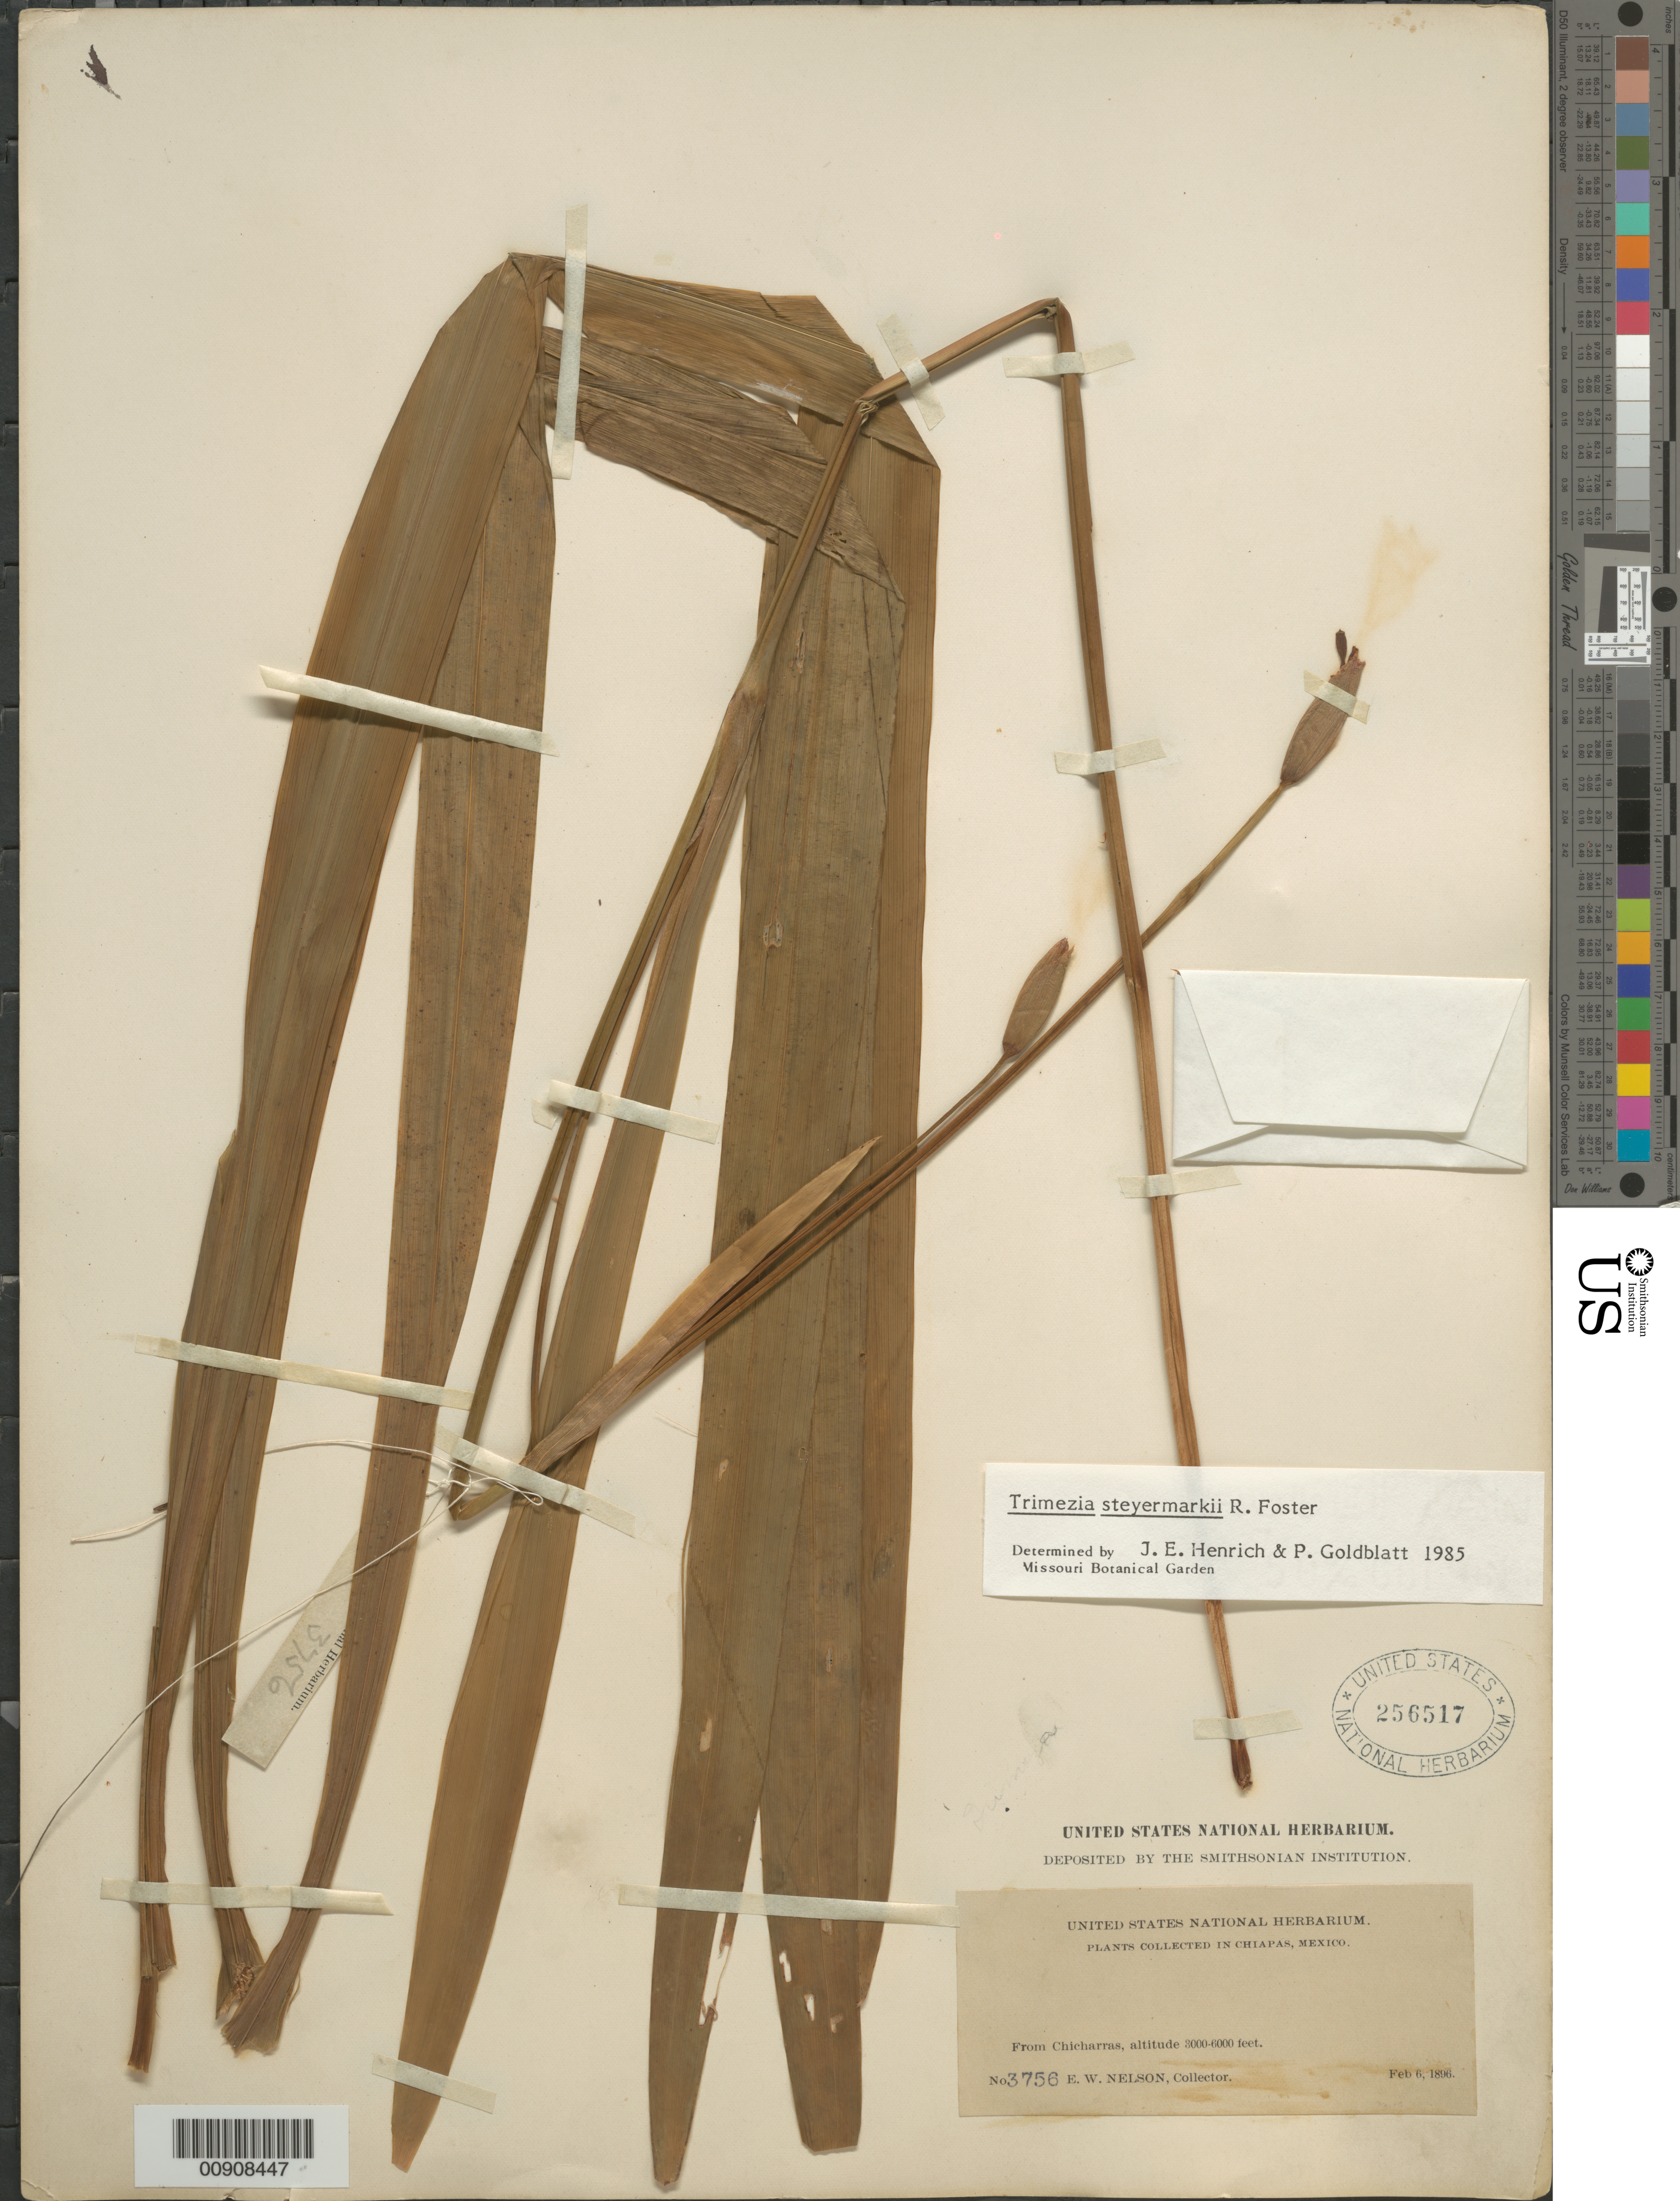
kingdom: Plantae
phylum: Tracheophyta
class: Liliopsida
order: Asparagales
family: Iridaceae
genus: Trimezia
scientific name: Trimezia steyermarkii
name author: R.C. Foster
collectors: E. W. Nelson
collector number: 3756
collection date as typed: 06 Feb 1896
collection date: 1896-02-06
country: Mexico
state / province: Chiapas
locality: Chicharras, Chiapas.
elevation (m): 914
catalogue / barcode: US 256517